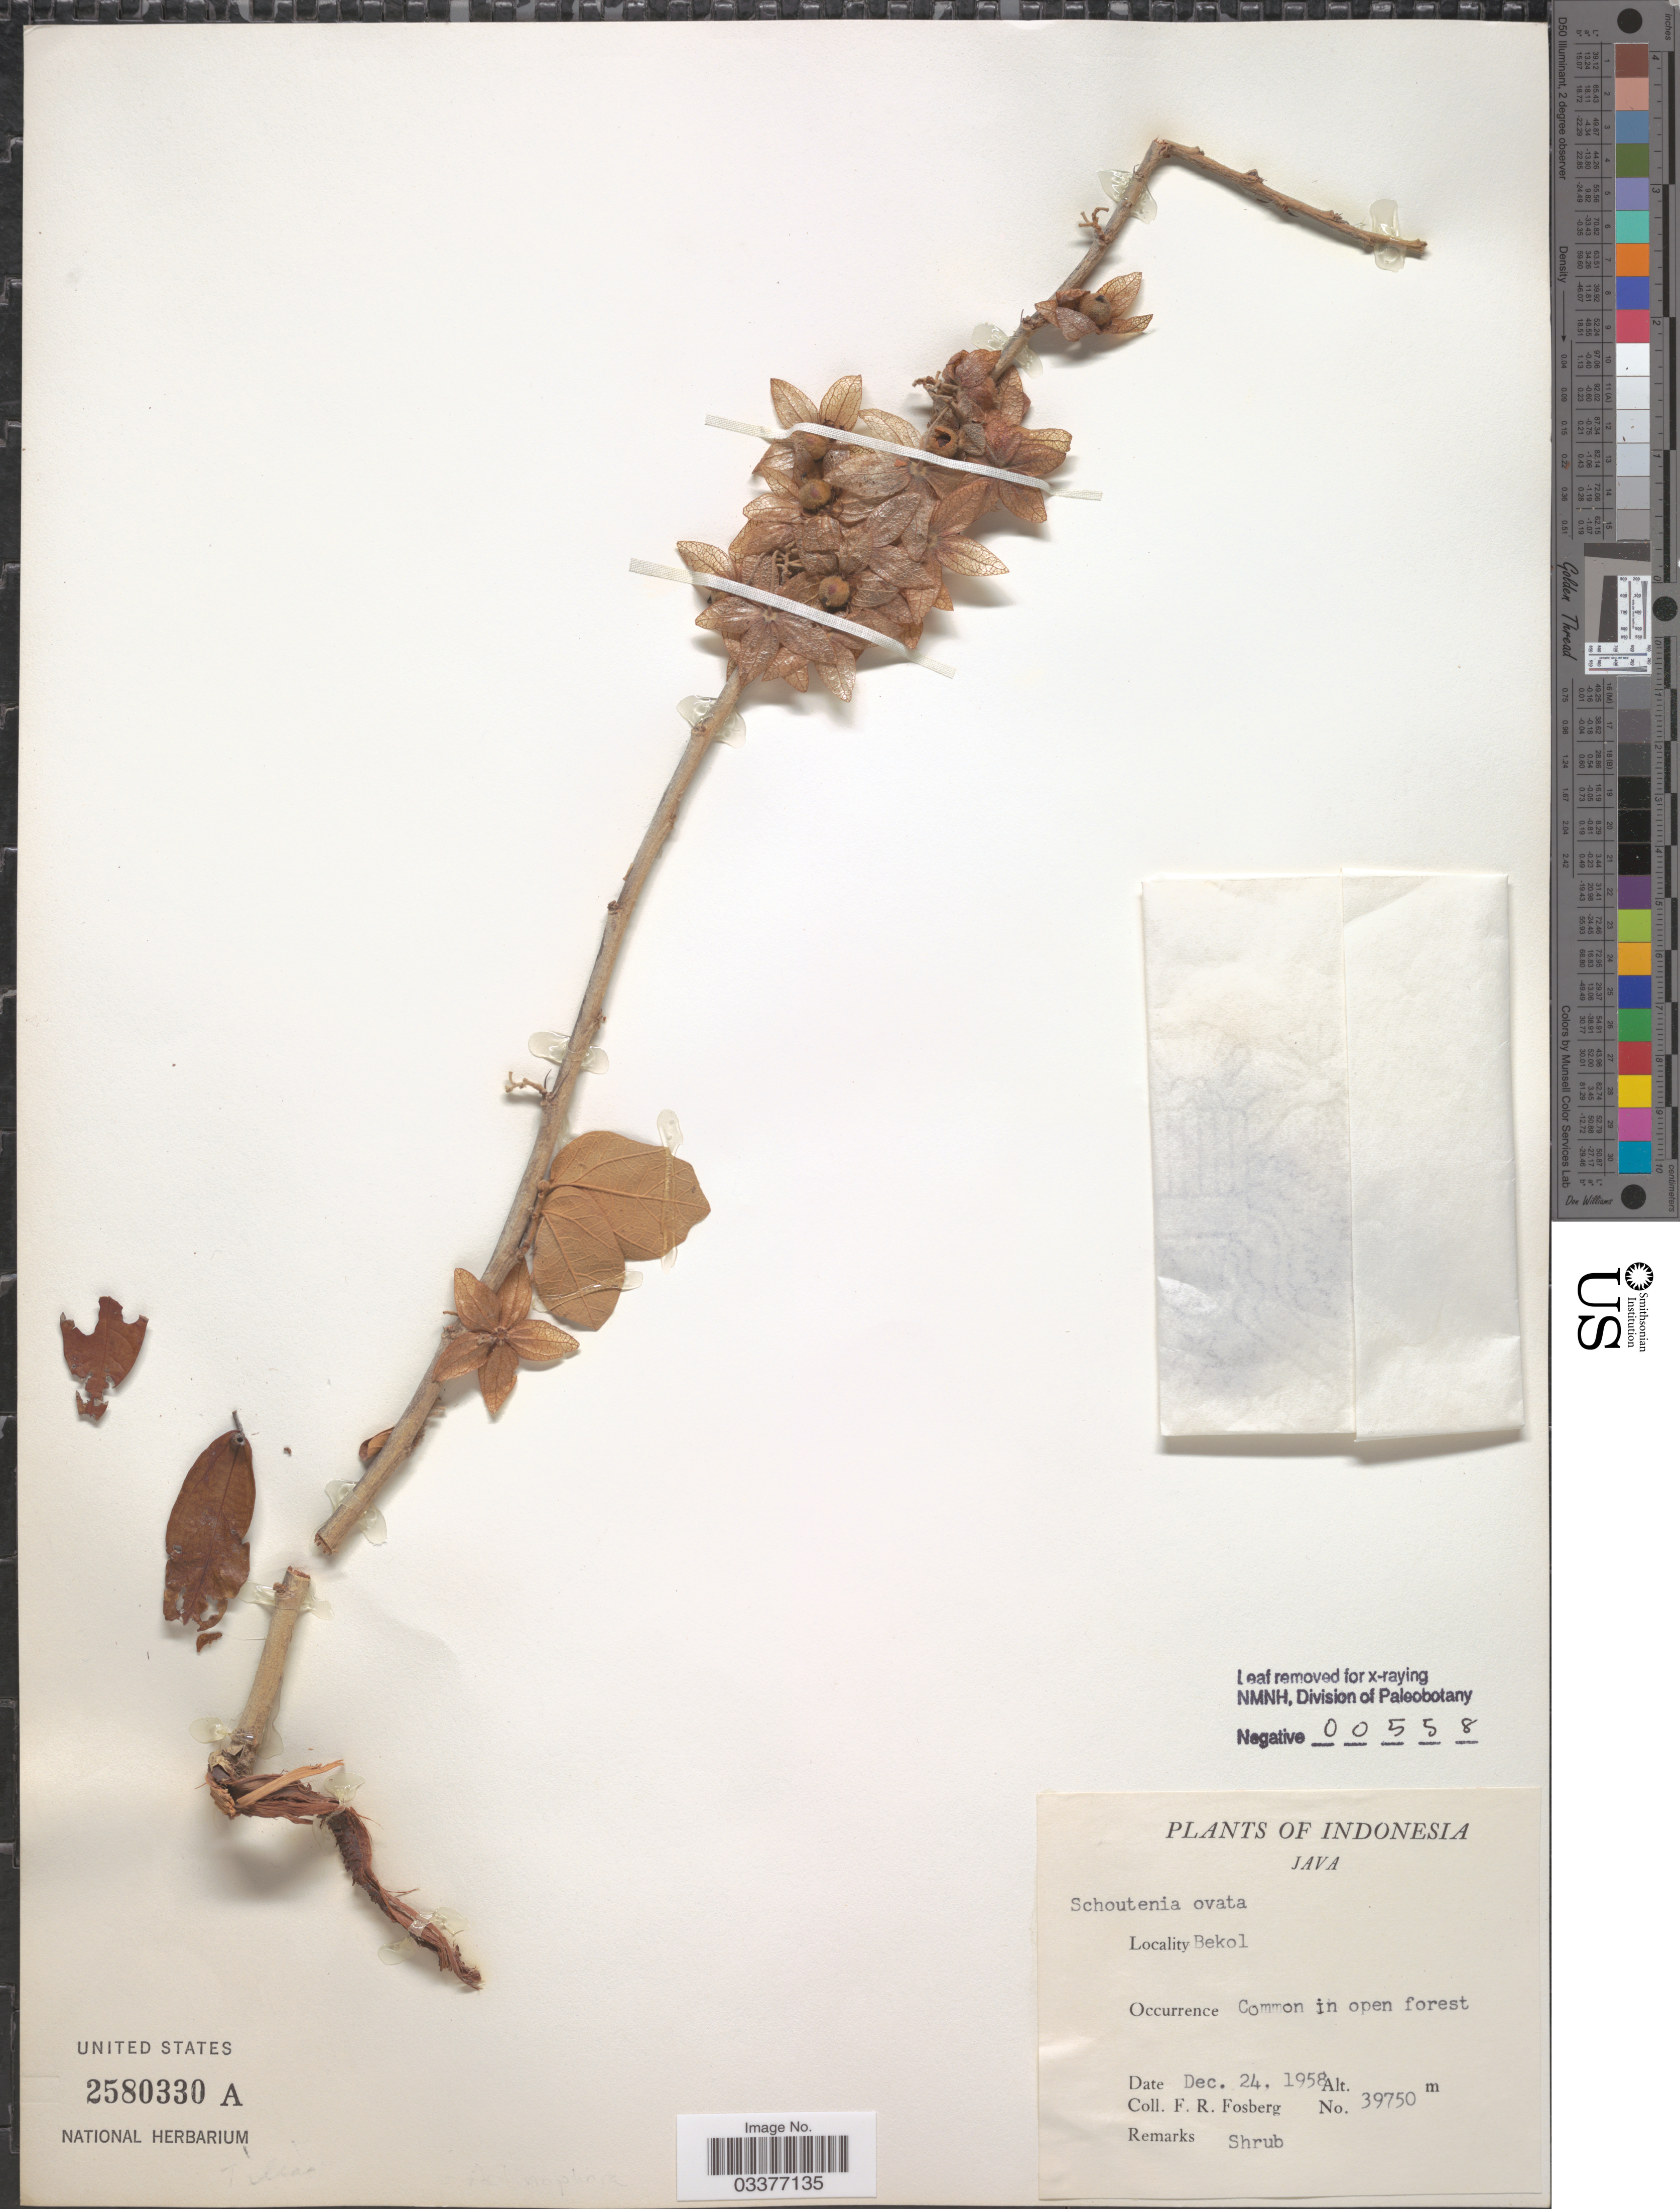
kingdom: Plantae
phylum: Tracheophyta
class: Magnoliopsida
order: Malvales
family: Malvaceae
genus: Schoutenia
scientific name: Schoutenia ovata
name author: Korth.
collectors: F. R. Fosberg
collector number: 39750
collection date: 1958-12-24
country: Indonesia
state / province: Java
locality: Bekol.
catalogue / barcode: US 2580330A